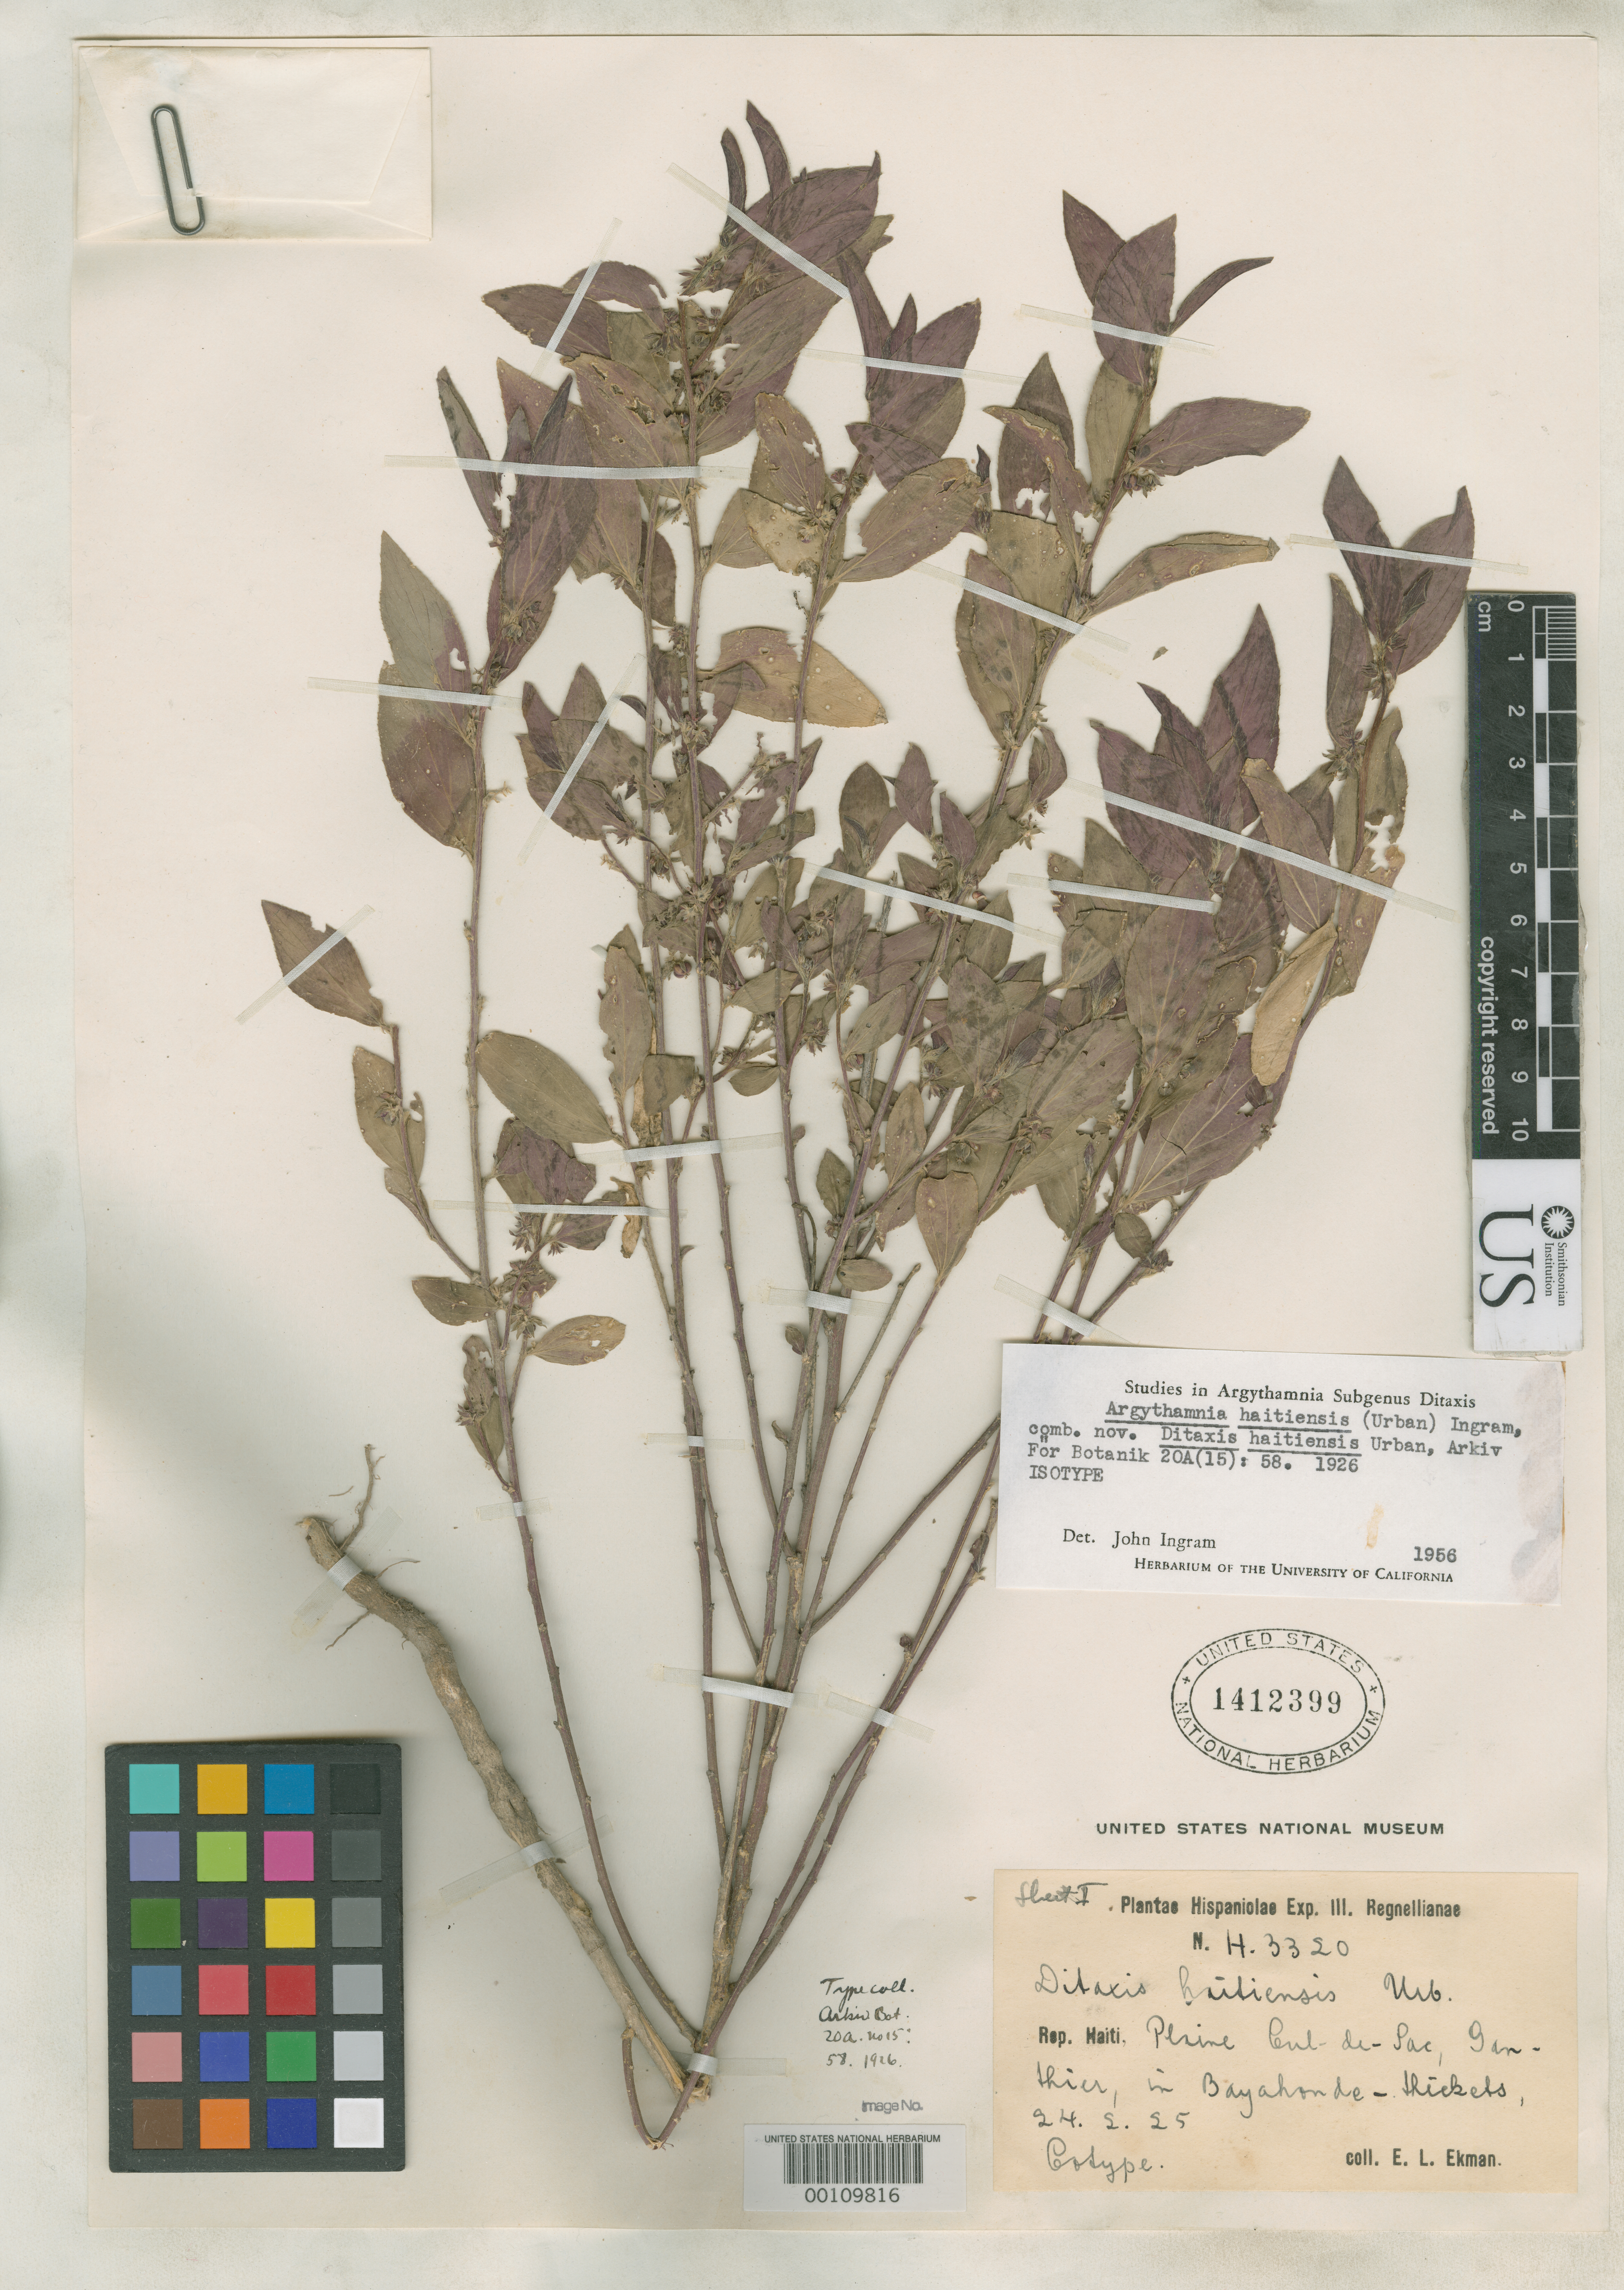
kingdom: Plantae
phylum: Tracheophyta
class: Magnoliopsida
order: Malpighiales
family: Euphorbiaceae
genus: Ditaxis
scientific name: Ditaxis haitiensis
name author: Urb.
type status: Isotype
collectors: E. L. Ekman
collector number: H 3320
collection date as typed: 24 Feb 1925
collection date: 1925-02-24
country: Haiti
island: Hispaniola Island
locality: Cul-de-Sac, Ganthier, in Bayahon de Michels.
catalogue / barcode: US 1412399